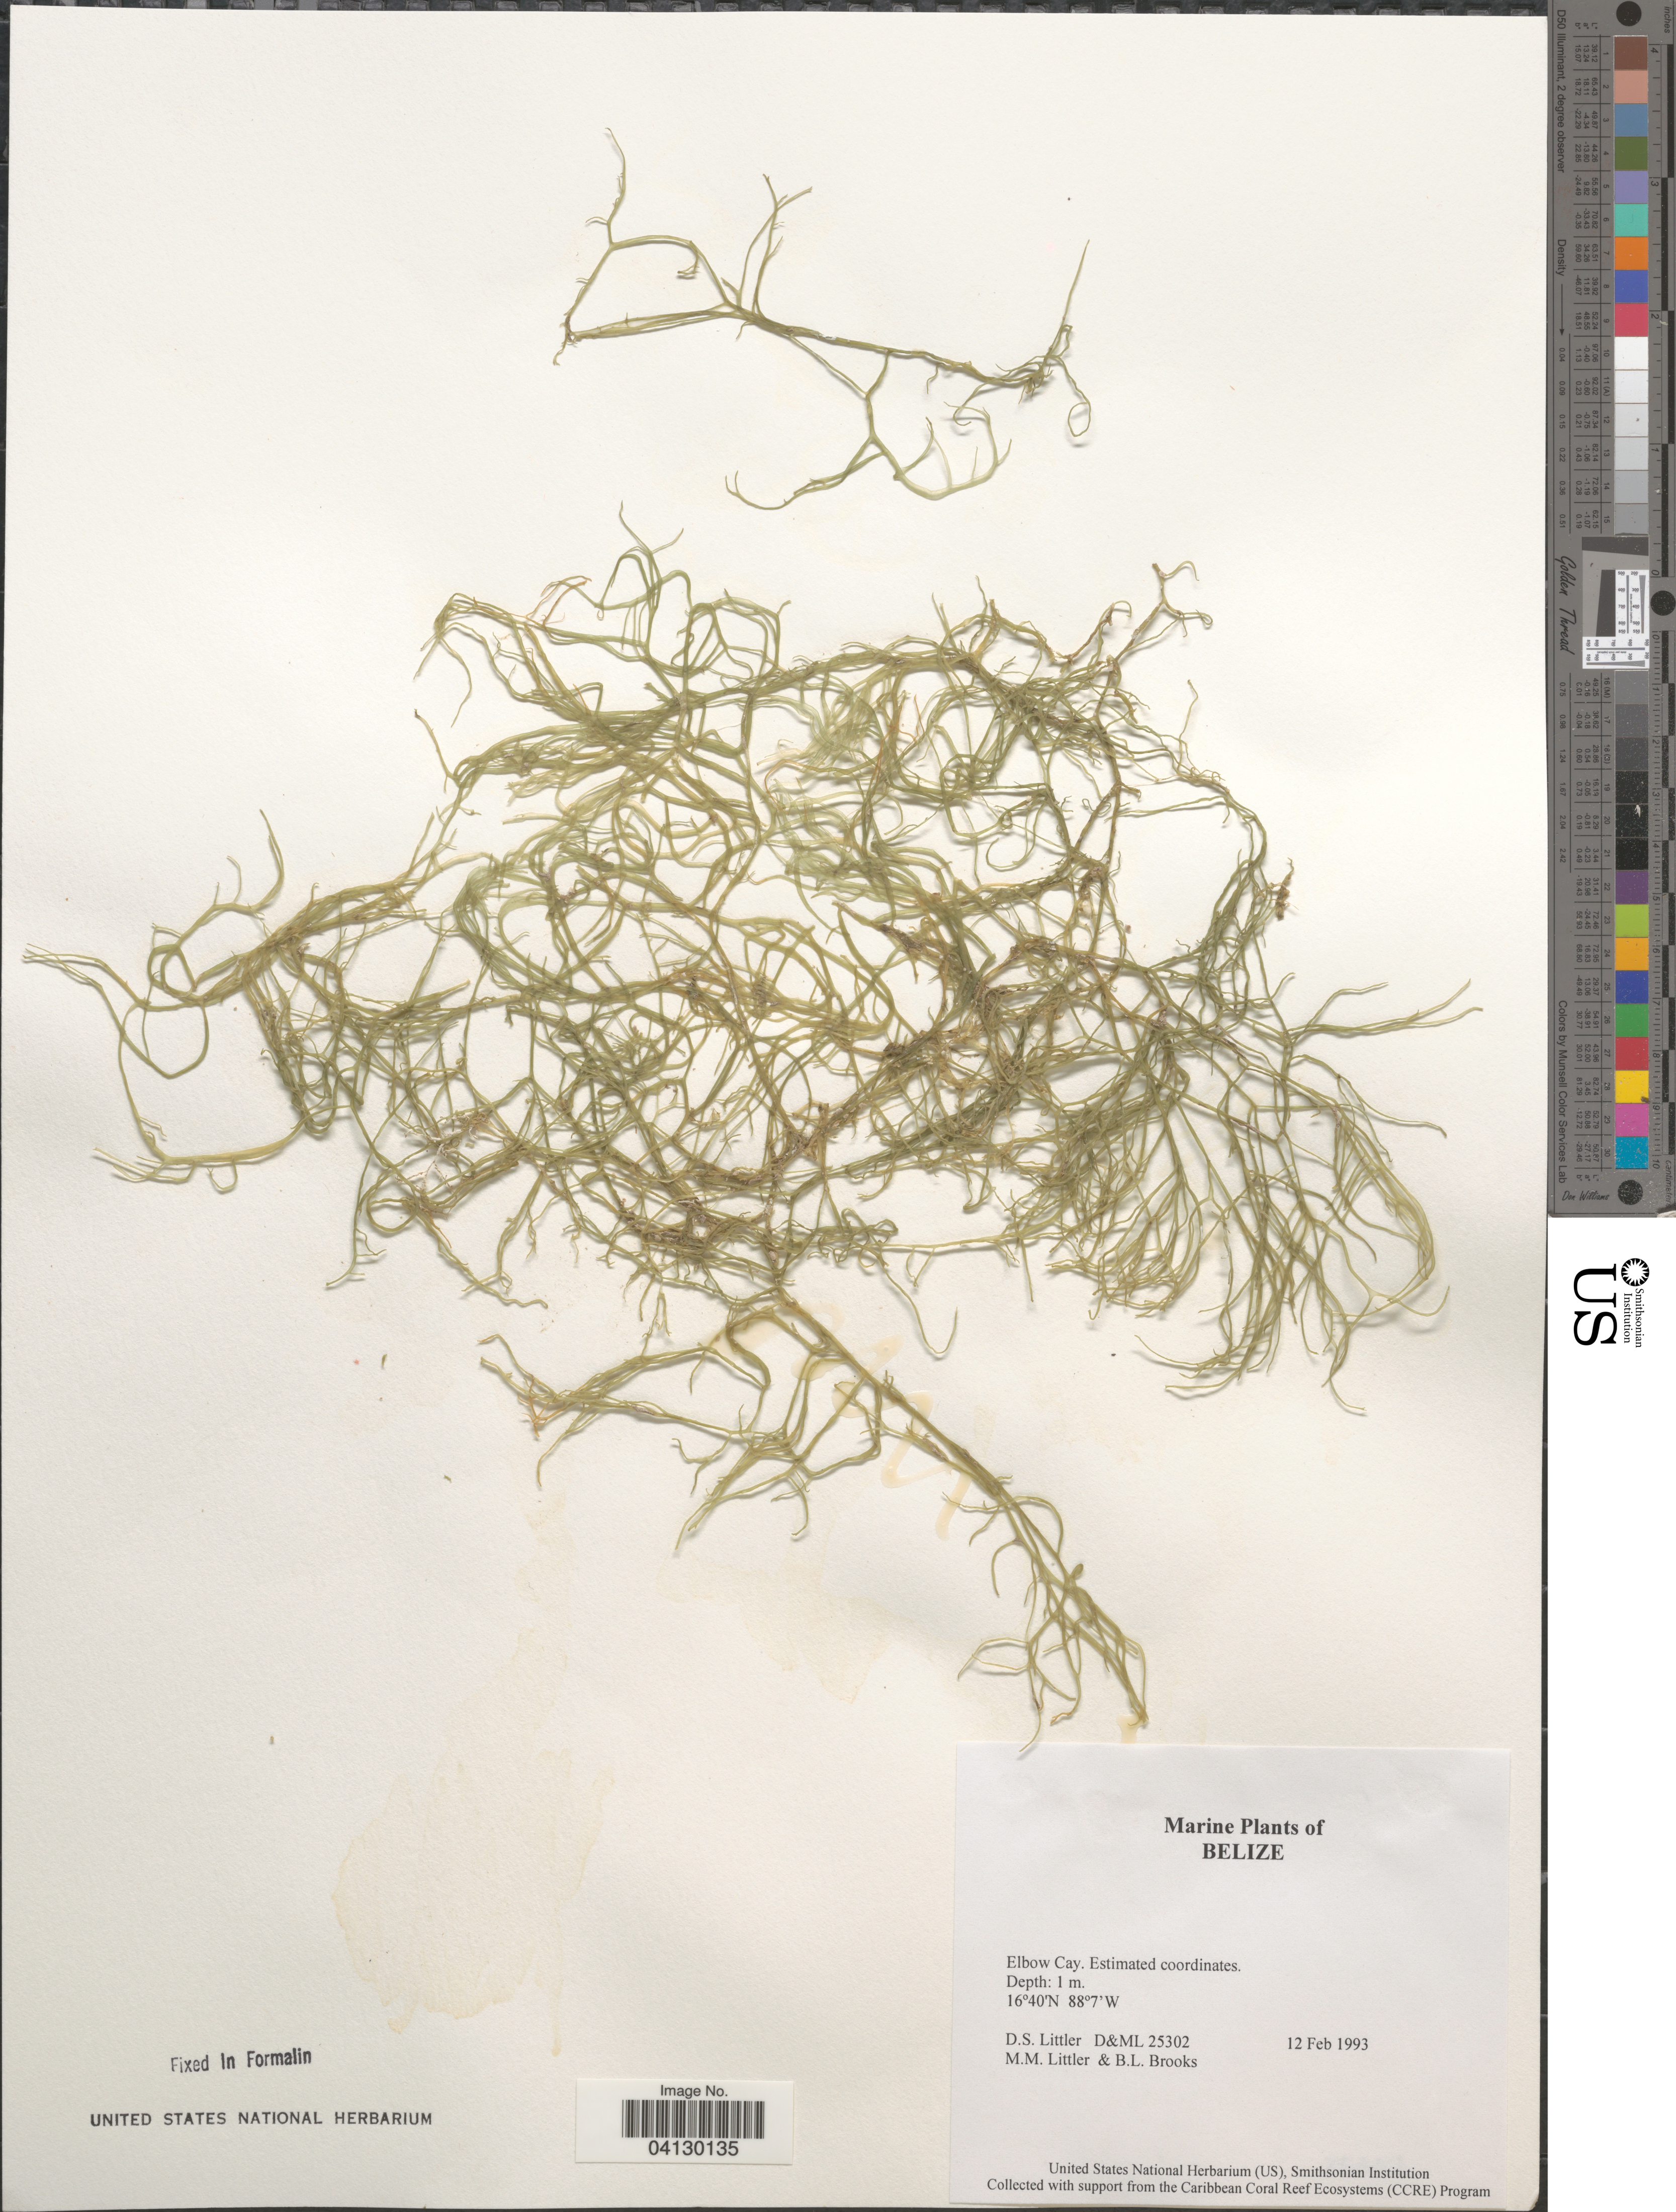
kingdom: Plantae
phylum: Rhodophyta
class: Florideophyceae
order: Corallinales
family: Corallinaceae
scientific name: Crustose Coralline Algae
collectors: D. S. Littler & B. Brooks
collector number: D&ML 25302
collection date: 1993-02-12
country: Belize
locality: Elbow Cay.